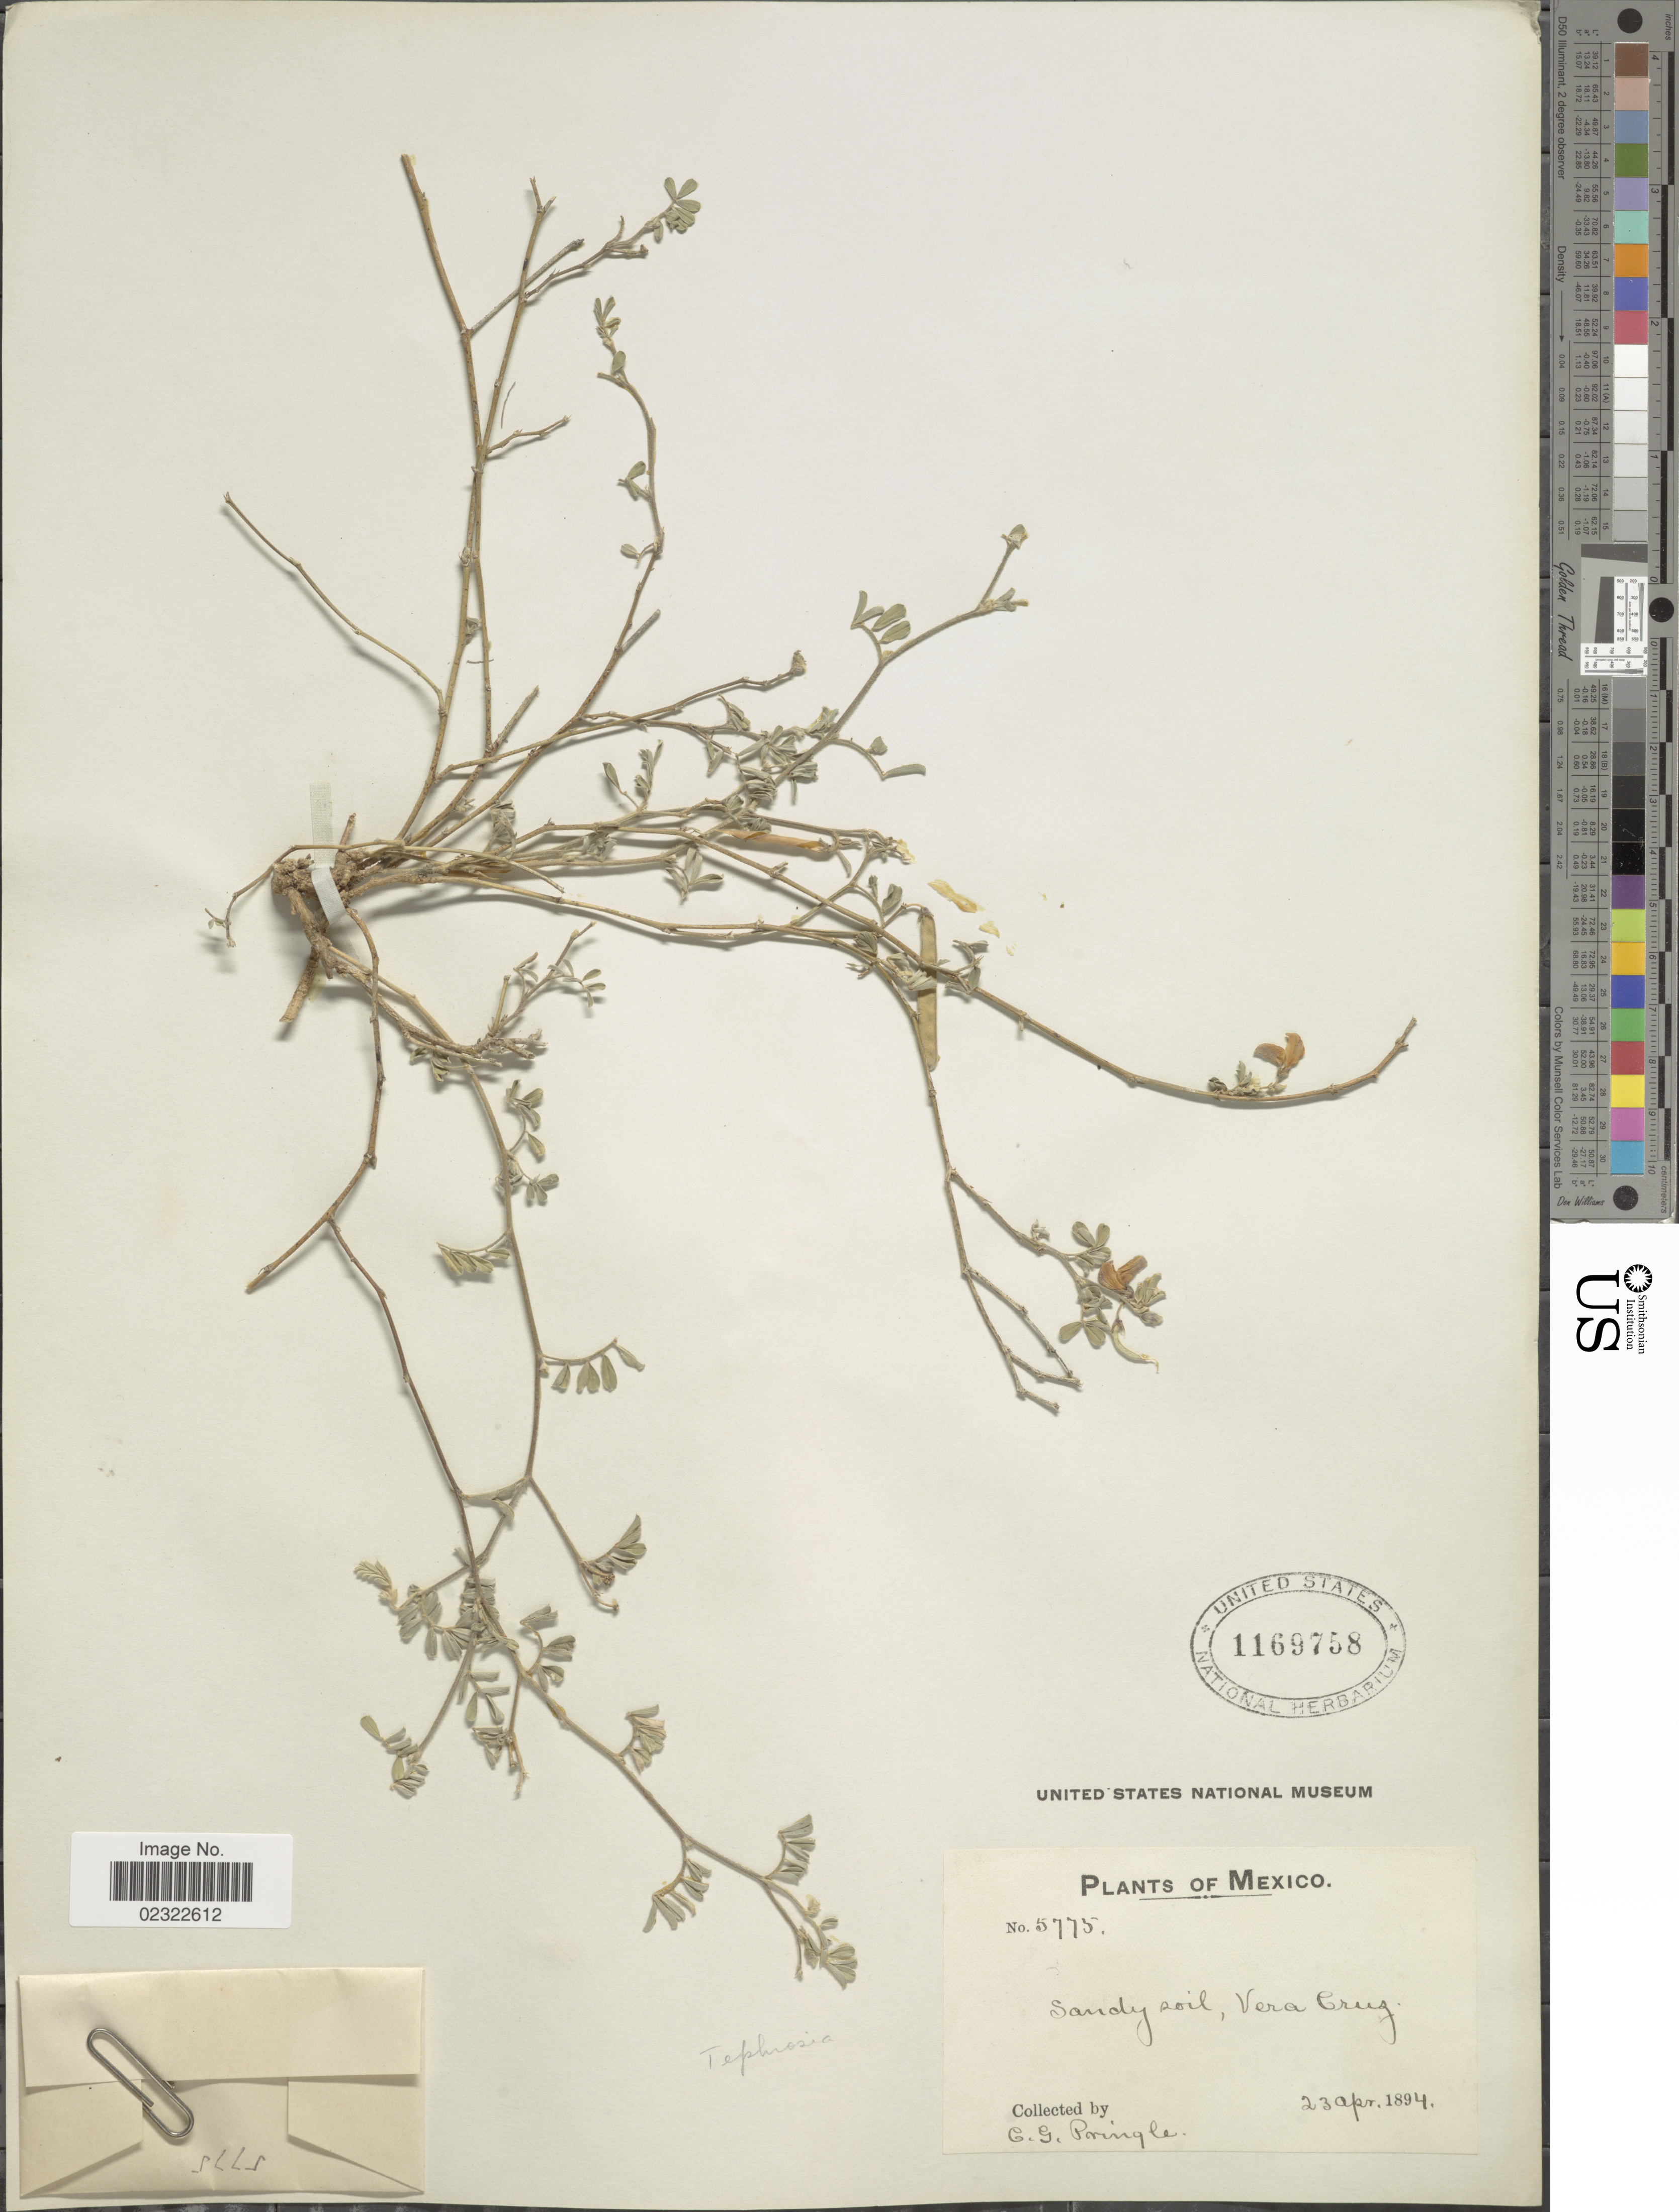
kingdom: Plantae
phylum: Tracheophyta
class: Magnoliopsida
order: Fabales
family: Fabaceae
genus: Tephrosia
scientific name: Tephrosia sp.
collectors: C. G. Pringle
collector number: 5775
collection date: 1894-04-23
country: Mexico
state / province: Veracruz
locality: Vera Cruz,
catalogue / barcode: US 1169758